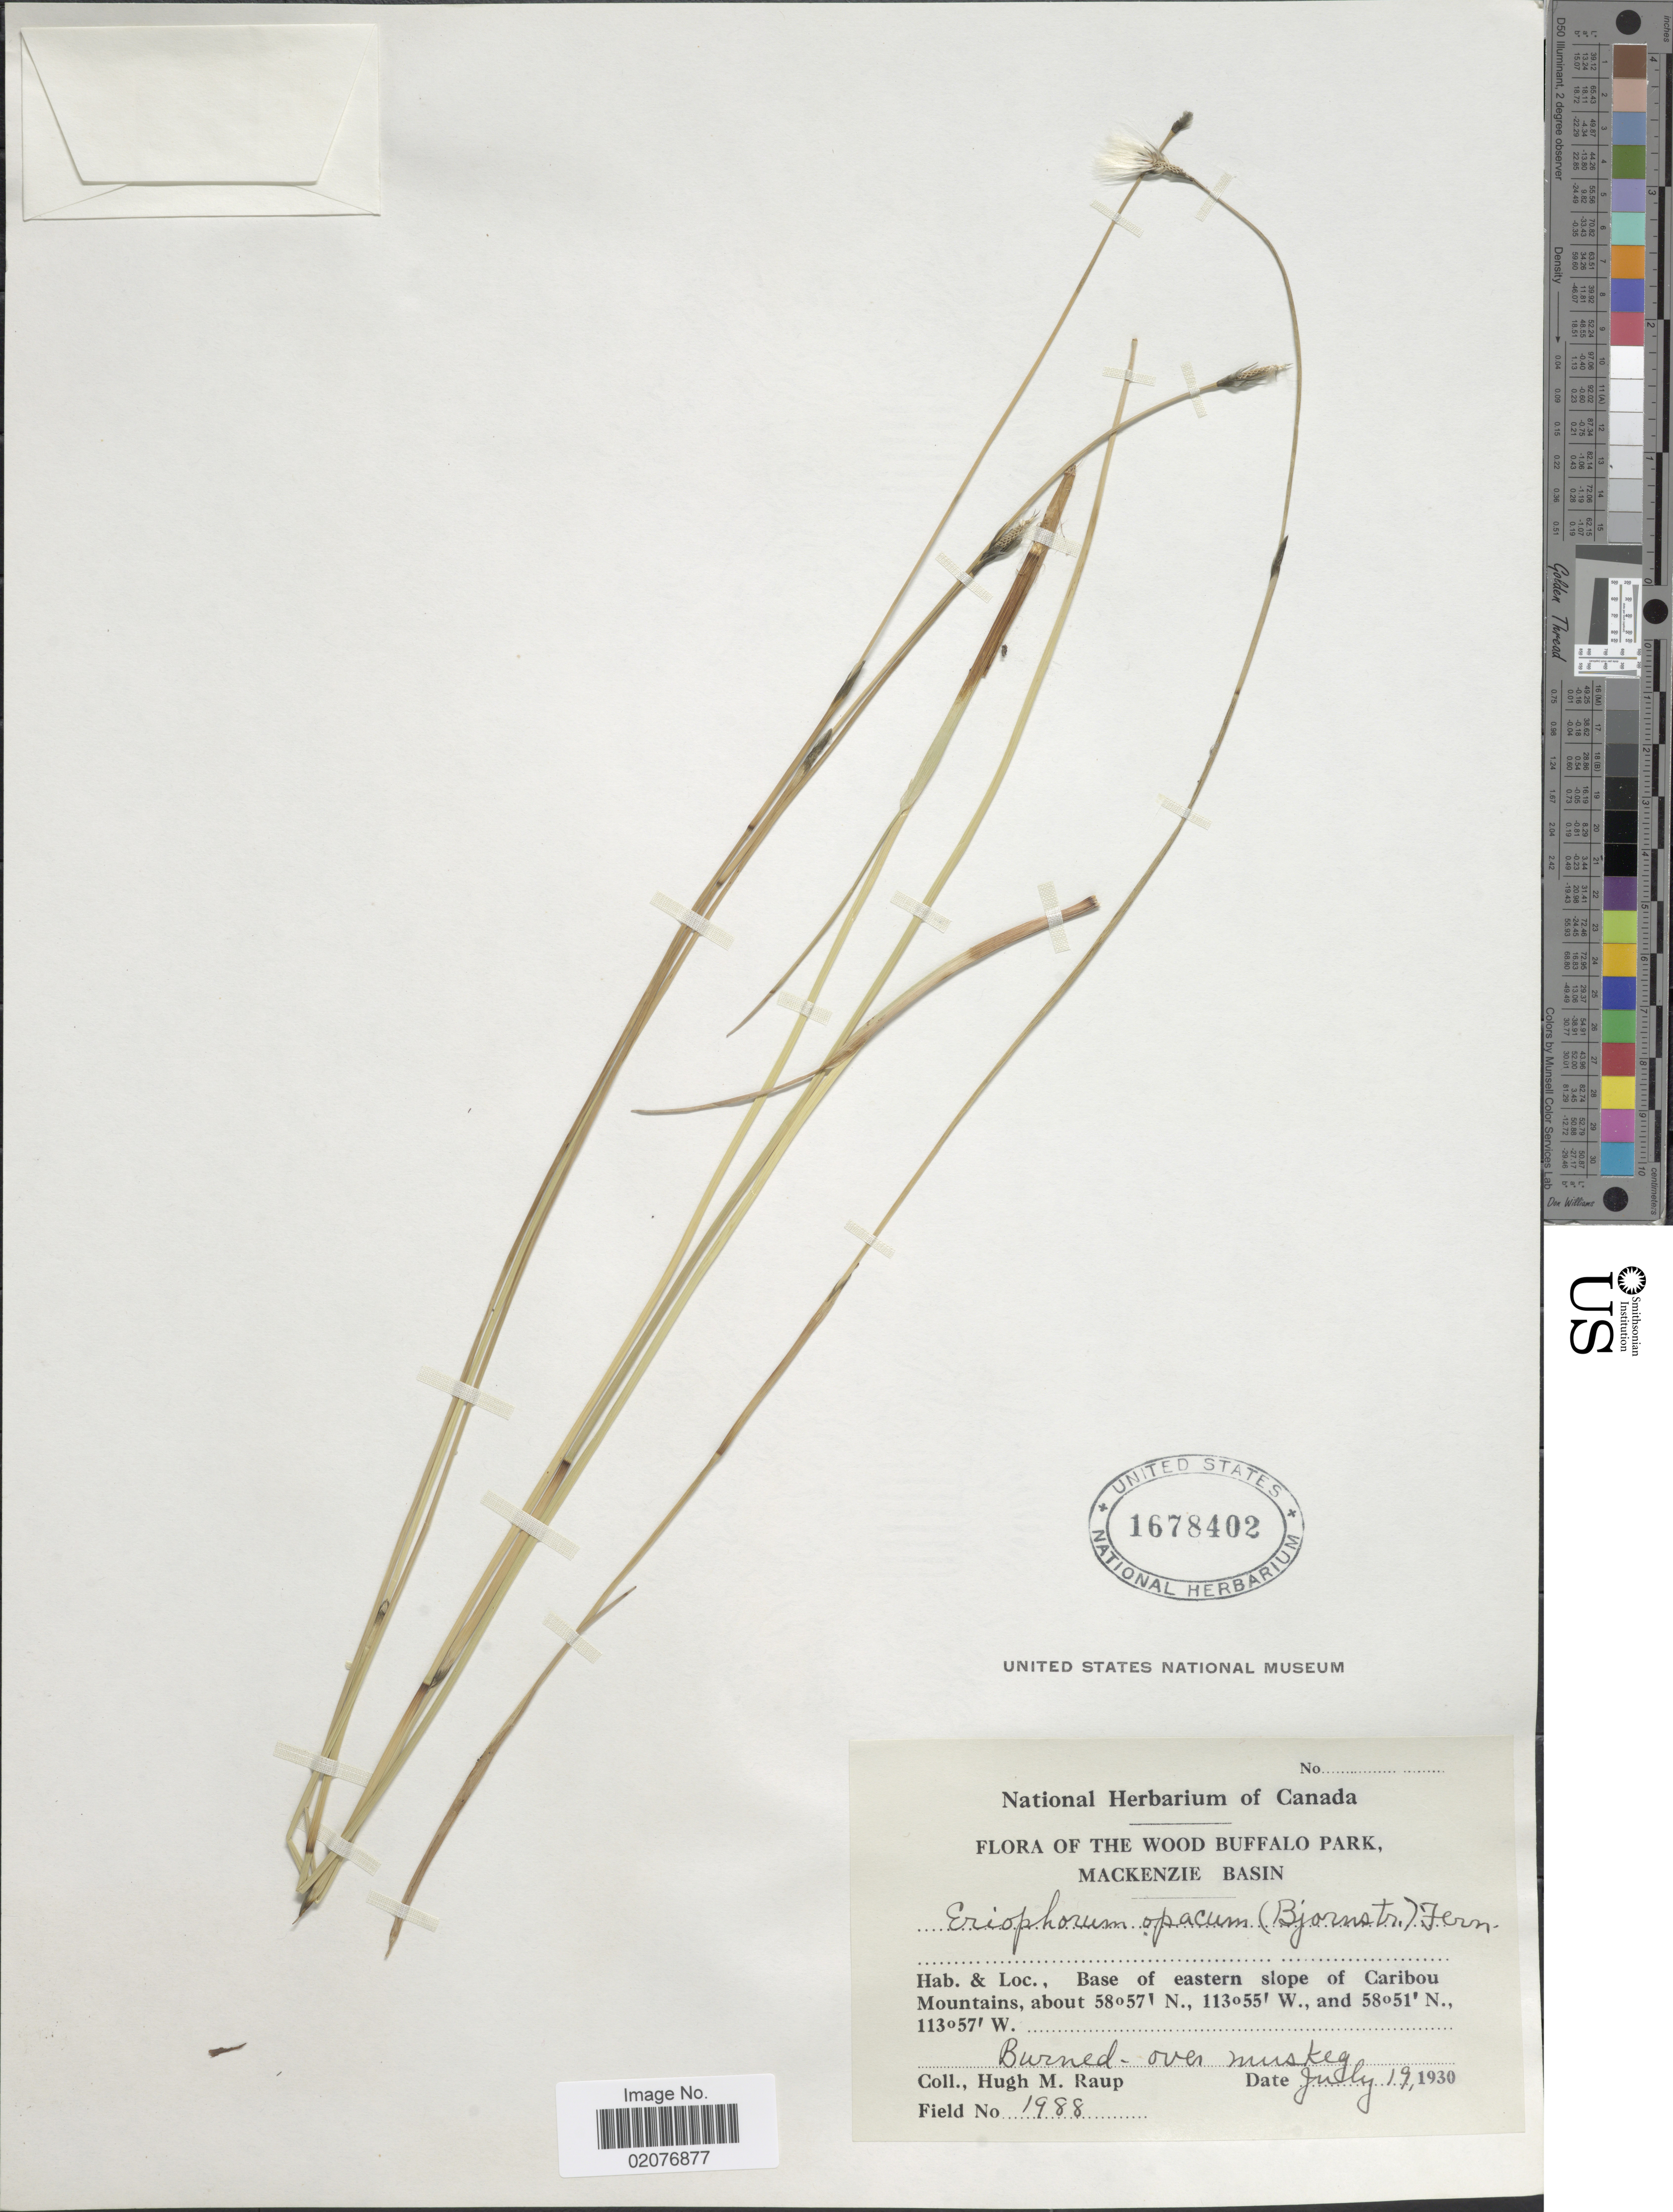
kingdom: Plantae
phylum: Tracheophyta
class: Liliopsida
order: Poales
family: Cyperaceae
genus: Eriophorum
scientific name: Eriophorum brachyantherum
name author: Trautv. & C.A. Mey.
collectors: H. Raup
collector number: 1988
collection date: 1930-07-19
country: Canada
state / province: Alberta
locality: The Wood Buffalo Park, Mackenzie Basin, Base of eastern slope of Caribou Mountains, Burned - over muskeg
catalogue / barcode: US 1678402